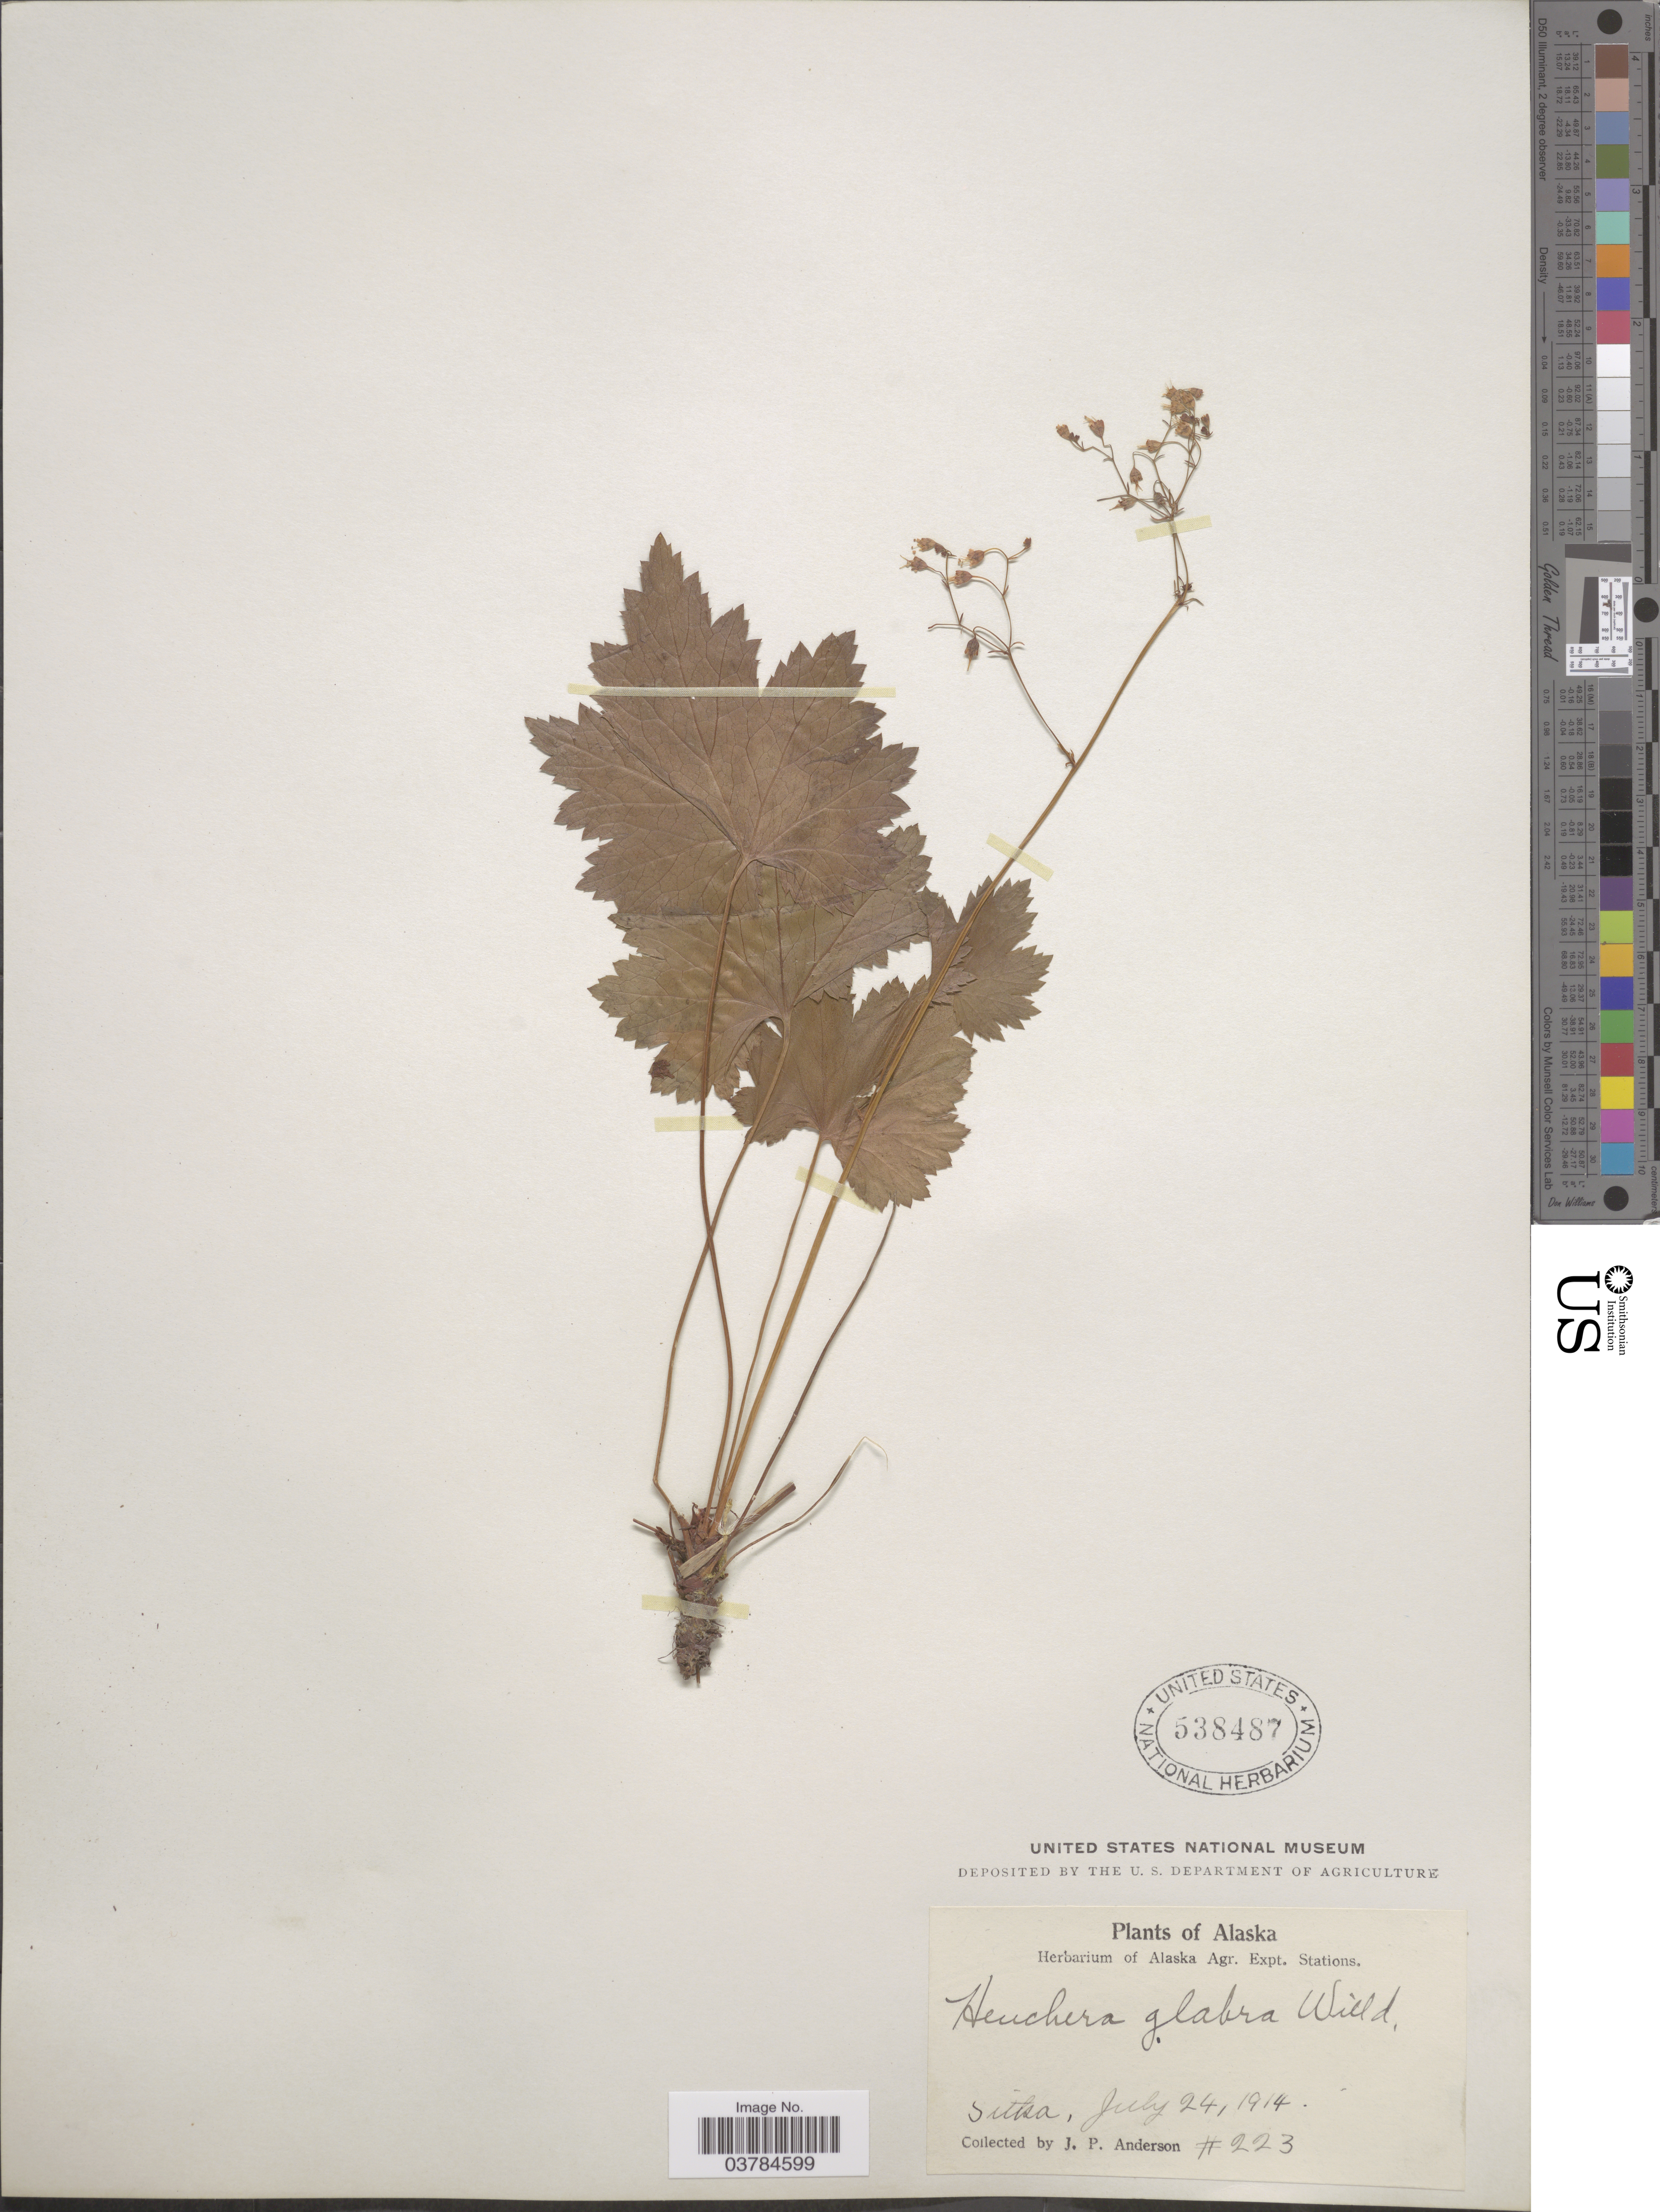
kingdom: Plantae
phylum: Tracheophyta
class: Magnoliopsida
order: Saxifragales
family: Saxifragaceae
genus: Heuchera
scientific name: Heuchera glabra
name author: Willd. ex Roem. & Schult.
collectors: J. P. Anderson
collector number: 223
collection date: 1914-07-24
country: United States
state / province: Alaska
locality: Alaska Agr. Expt. Stations. Sitka.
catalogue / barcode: US 538487